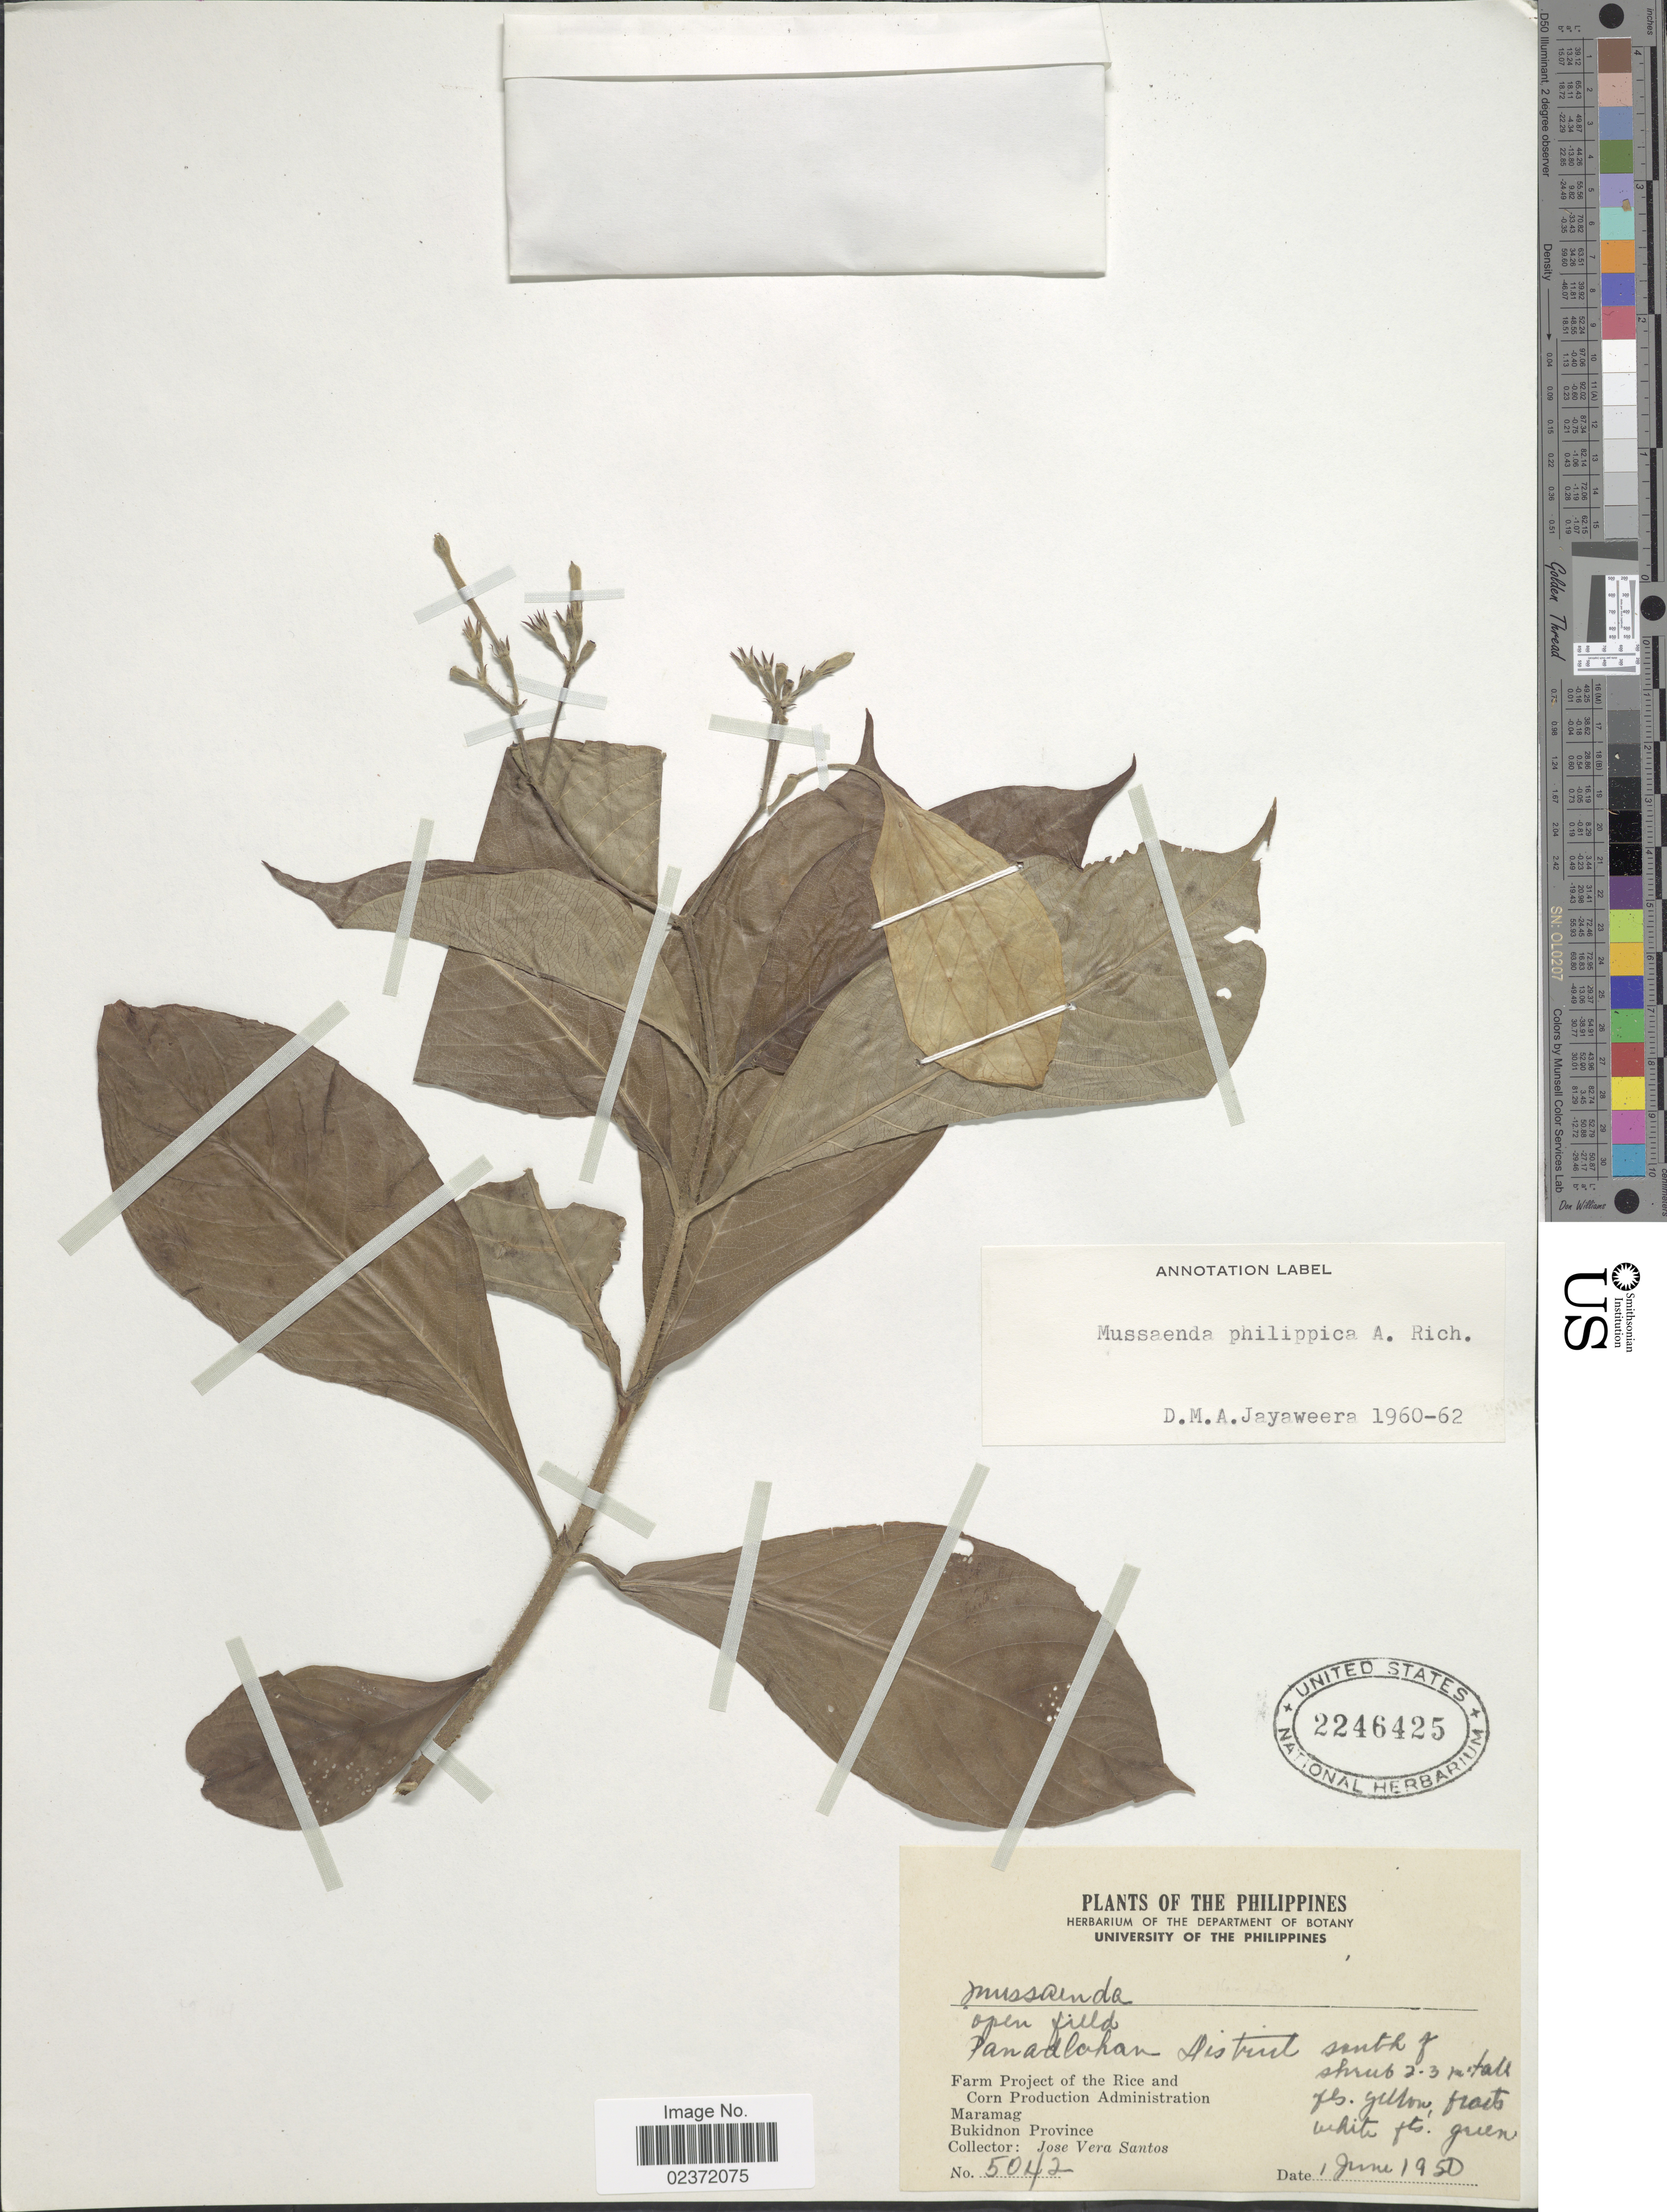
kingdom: Plantae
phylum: Tracheophyta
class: Magnoliopsida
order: Gentianales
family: Rubiaceae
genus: Mussaenda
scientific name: Mussaenda philippica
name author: A. Rich.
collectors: J. V. Santos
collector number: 5042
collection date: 1950-06-01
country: Philippines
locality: Maramag, Bikdnon Province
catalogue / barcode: US 2246425